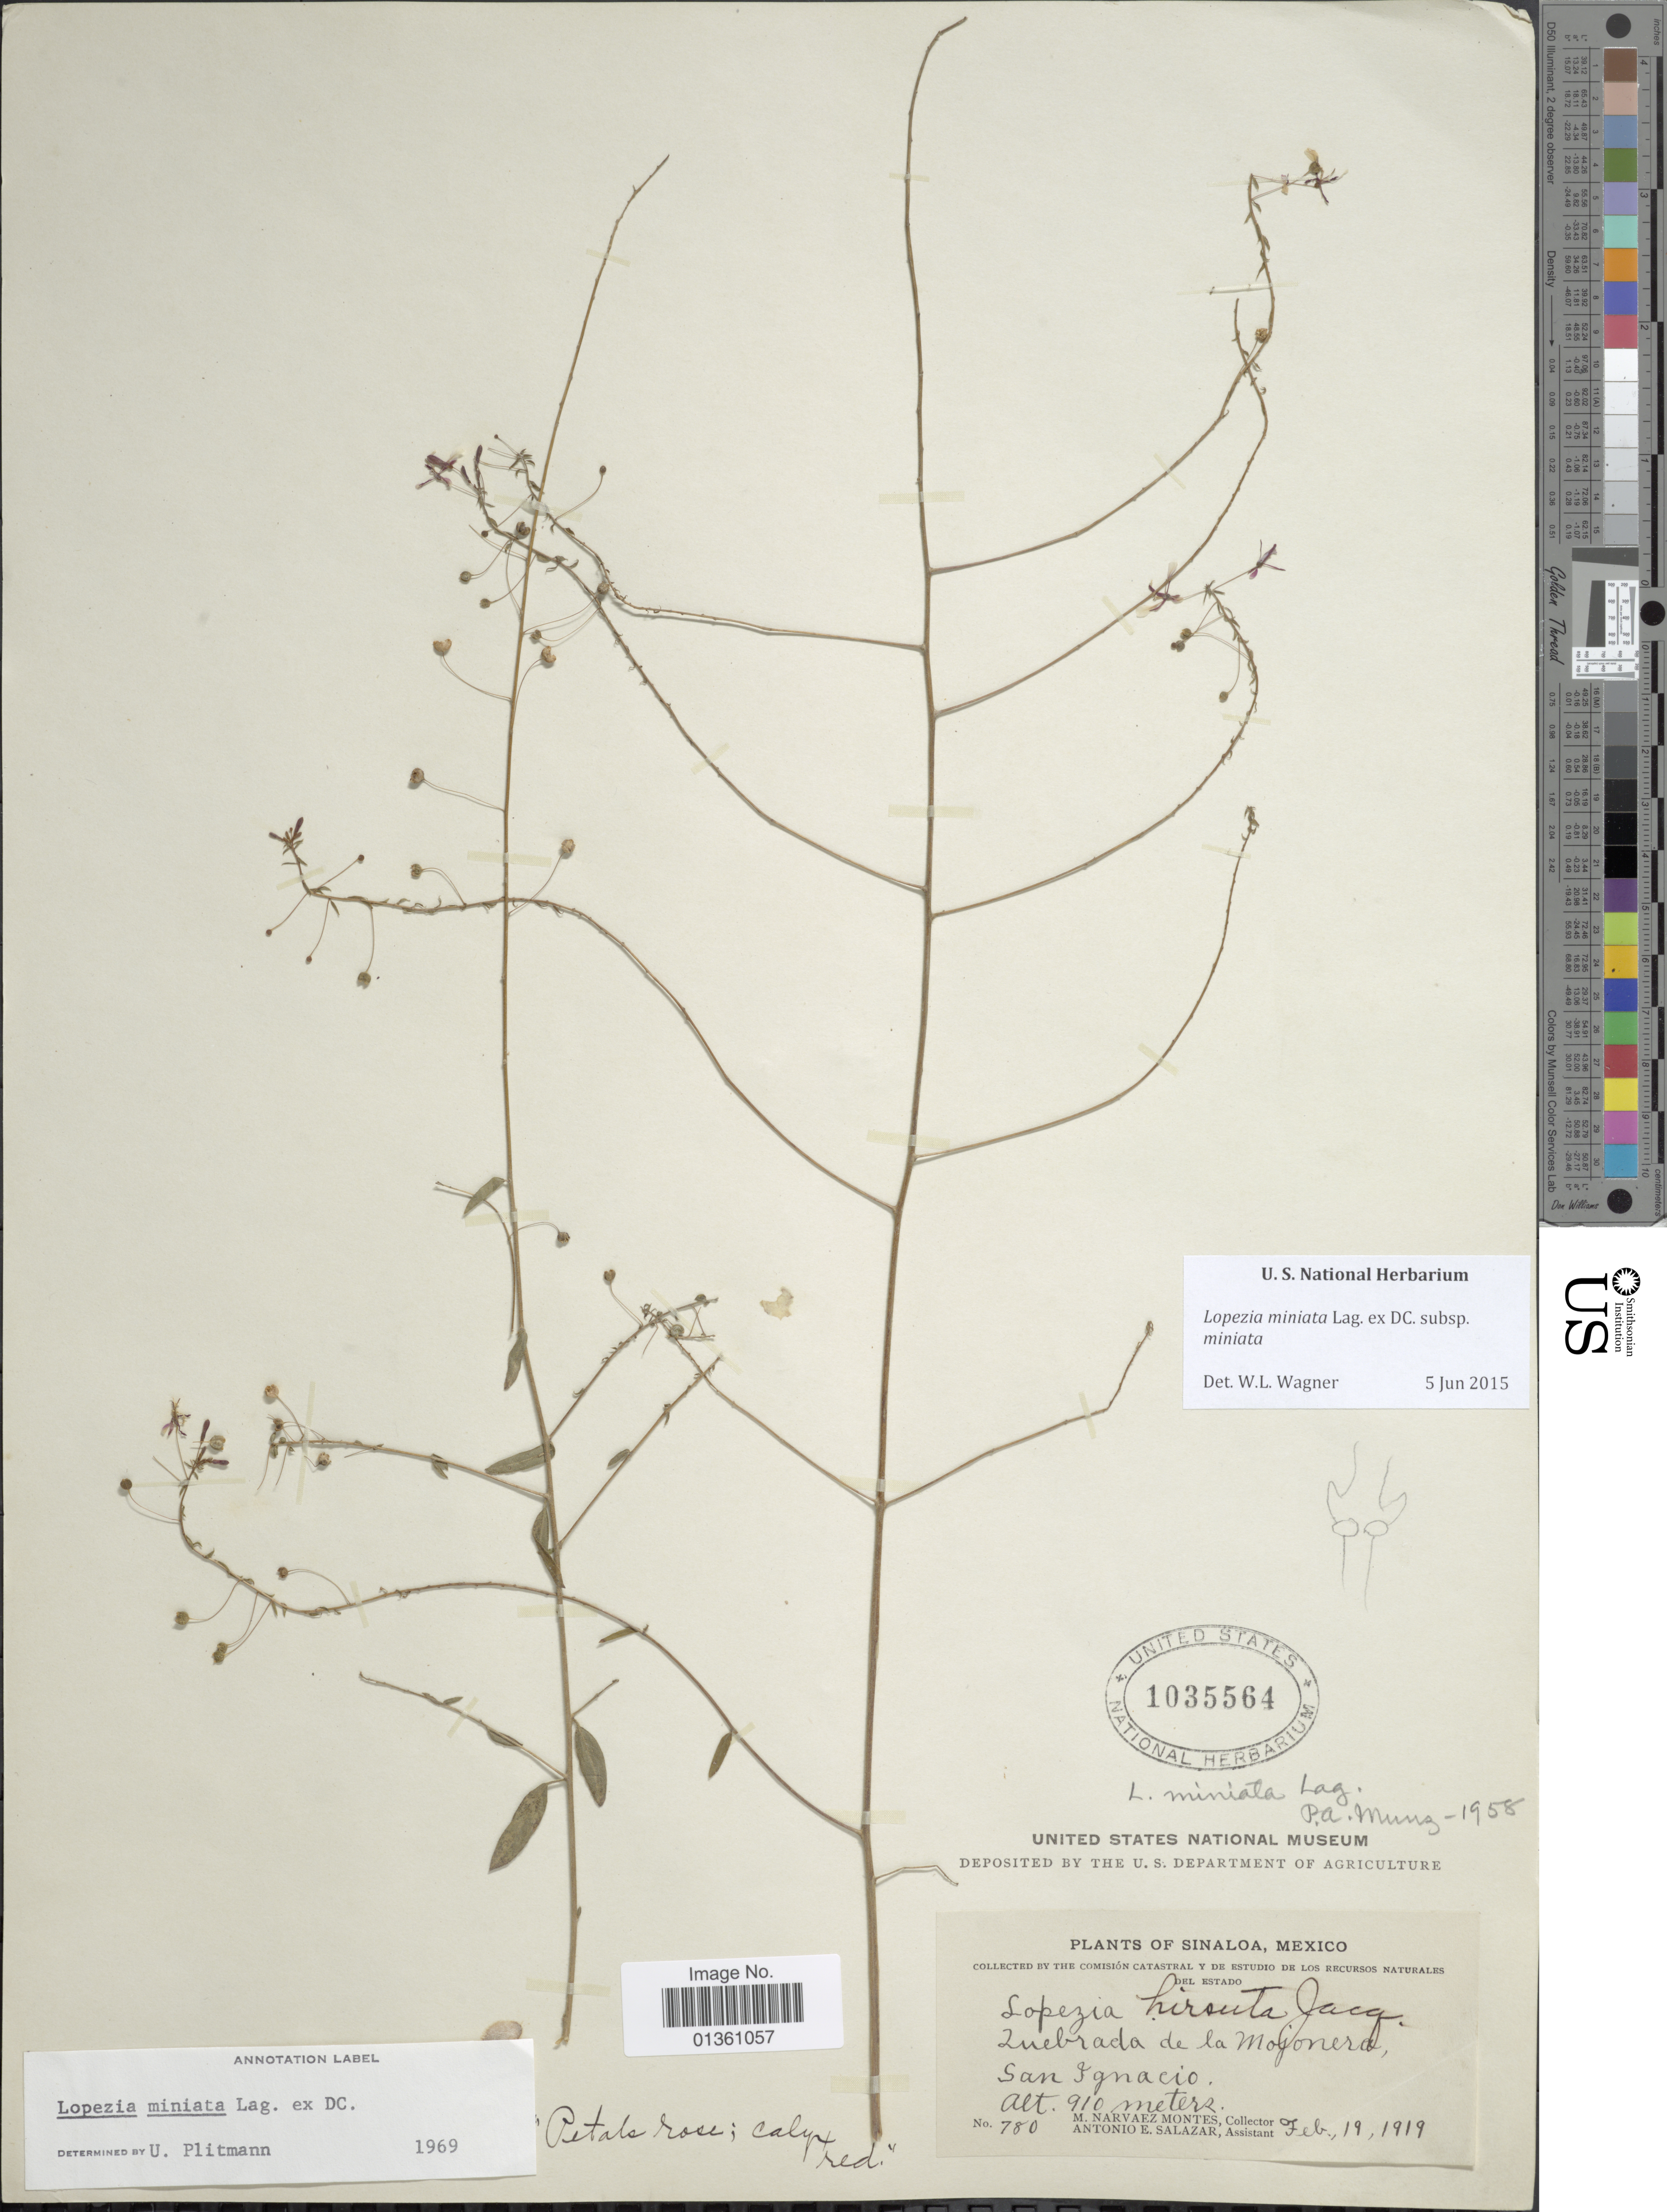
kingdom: Plantae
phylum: Tracheophyta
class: Magnoliopsida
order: Myrtales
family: Onagraceae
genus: Lopezia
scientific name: Lopezia miniata subsp. miniata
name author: Lag. ex DC.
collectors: M. Montes & A. E. Salazar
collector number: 780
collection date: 1919-02-19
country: Mexico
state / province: Sinaloa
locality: Zuebrada de la Mojonera, San Ignacio.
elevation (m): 910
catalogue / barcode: US 1035564